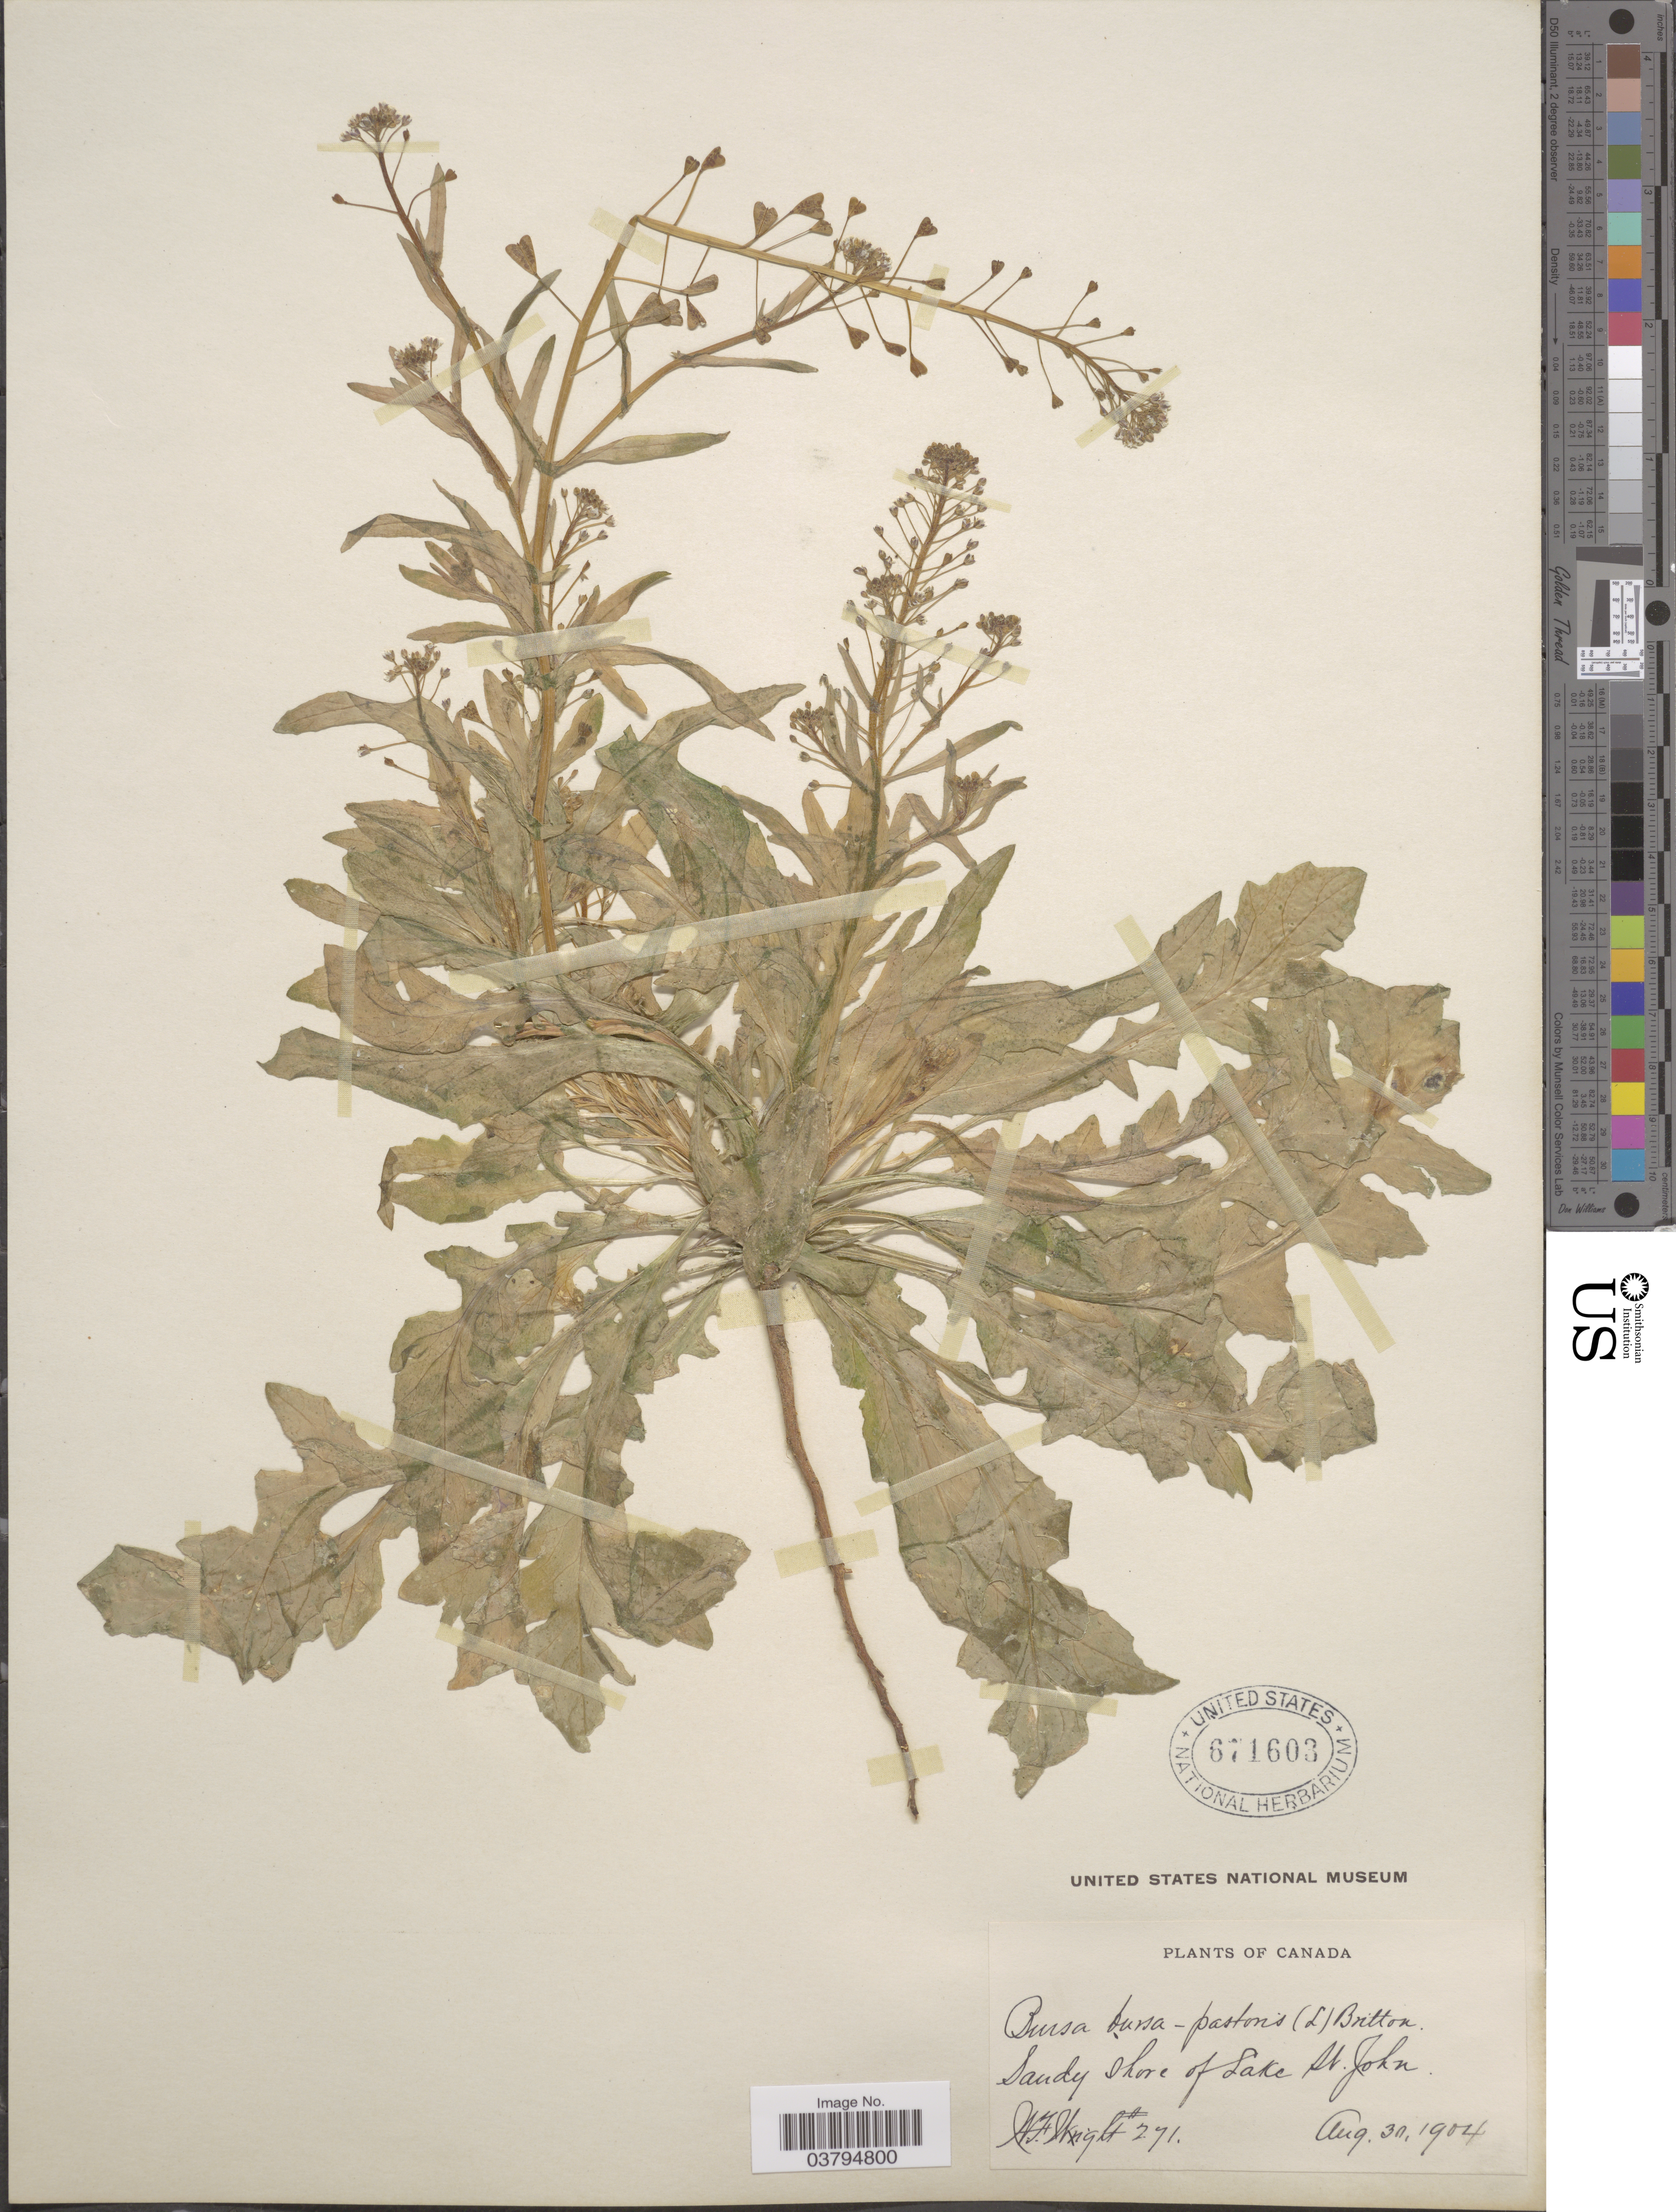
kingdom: Plantae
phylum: Tracheophyta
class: Magnoliopsida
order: Brassicales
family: Brassicaceae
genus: Capsella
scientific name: Capsella bursa-pastoris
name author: (L.) Medik.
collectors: W. F. Wright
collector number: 271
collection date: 1904-08-30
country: Canada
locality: Sandy shore of Lake St. John.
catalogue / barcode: US 671603